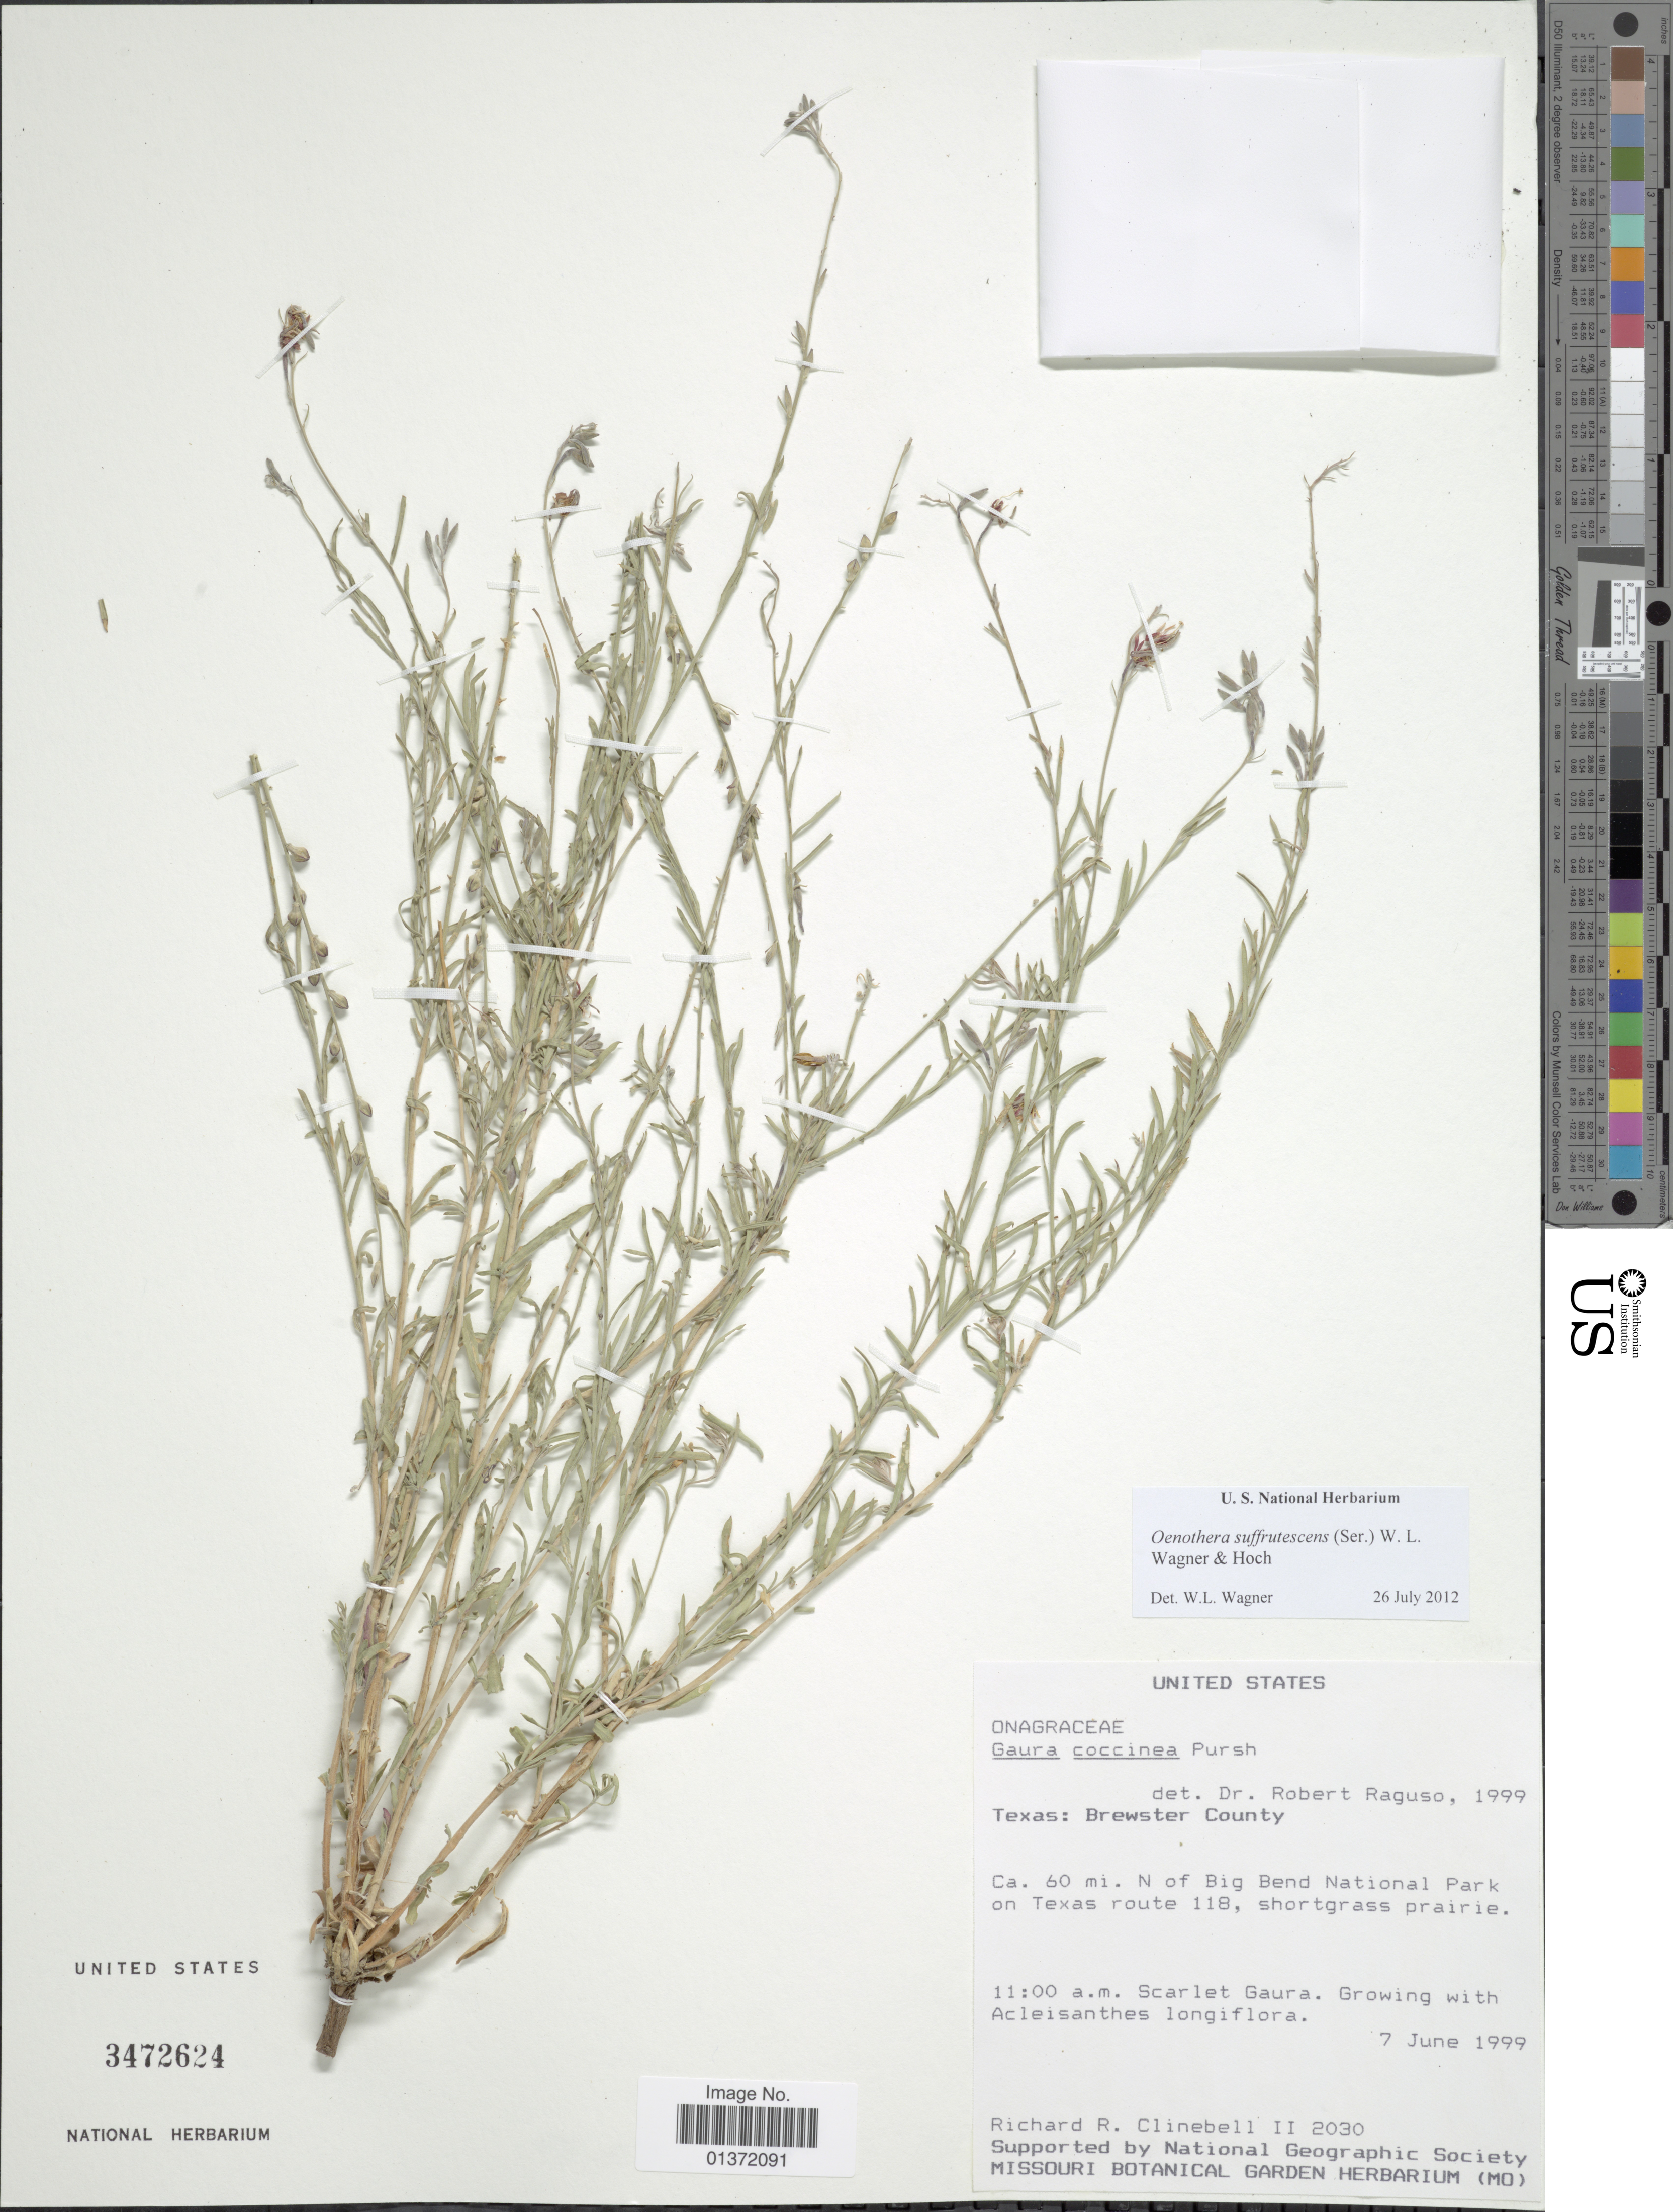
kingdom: Plantae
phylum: Tracheophyta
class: Magnoliopsida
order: Myrtales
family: Onagraceae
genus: Oenothera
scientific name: Oenothera suffrutescens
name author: (Ser.) W.L. Wagner & Hoch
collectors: R. Clinebell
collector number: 2030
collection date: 1999-06-07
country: United States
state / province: Texas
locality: Brewster County, ca 60 mi. N of Big Bend National Park on Texas Route 118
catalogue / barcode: US 3472624